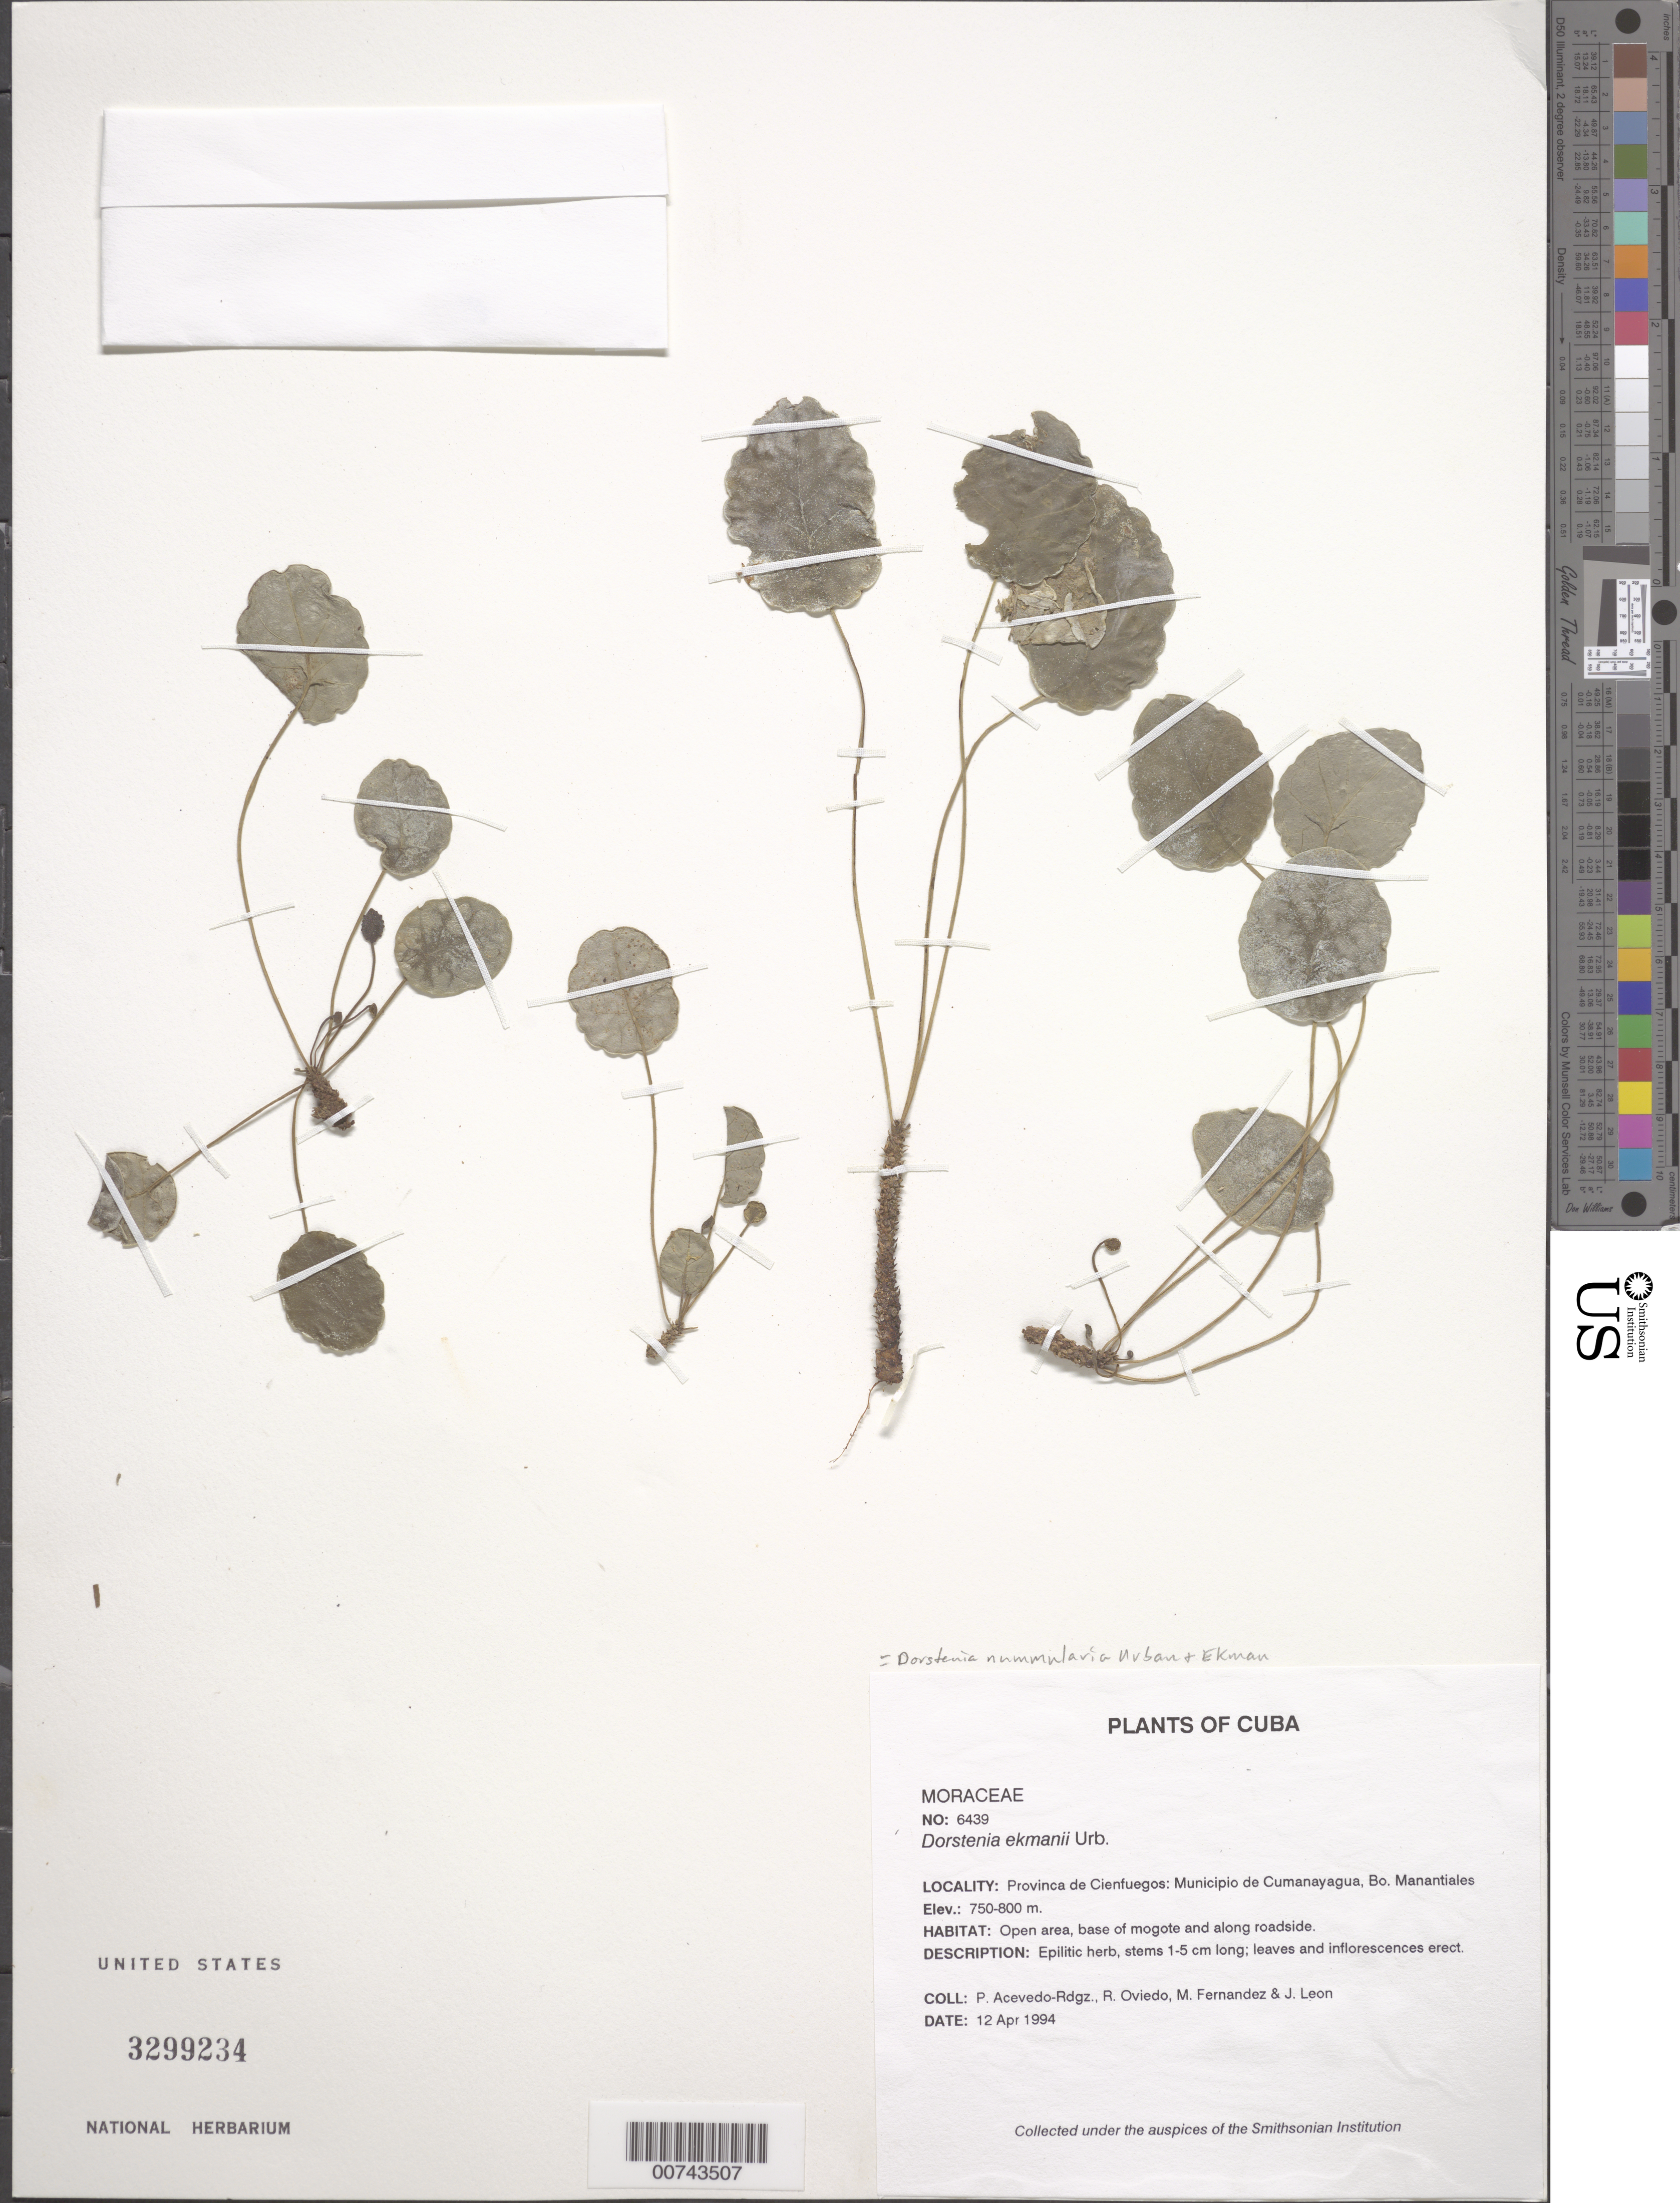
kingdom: Plantae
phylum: Tracheophyta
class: Magnoliopsida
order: Rosales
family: Moraceae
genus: Dorstenia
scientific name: Dorstenia nummularia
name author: Urb. & Ekman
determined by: Berg, C. C.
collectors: P. Acevedo-Rodr., R. Oviedo, M. Fernández & J. León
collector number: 6439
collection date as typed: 12 Apr 1994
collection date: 1994-04-12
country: Cuba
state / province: Cienfuegos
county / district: Municipio de Cumanayagua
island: Cuba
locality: Bo Manantiales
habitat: Open area, base of mogote and along roadside.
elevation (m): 750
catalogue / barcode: US 3299234